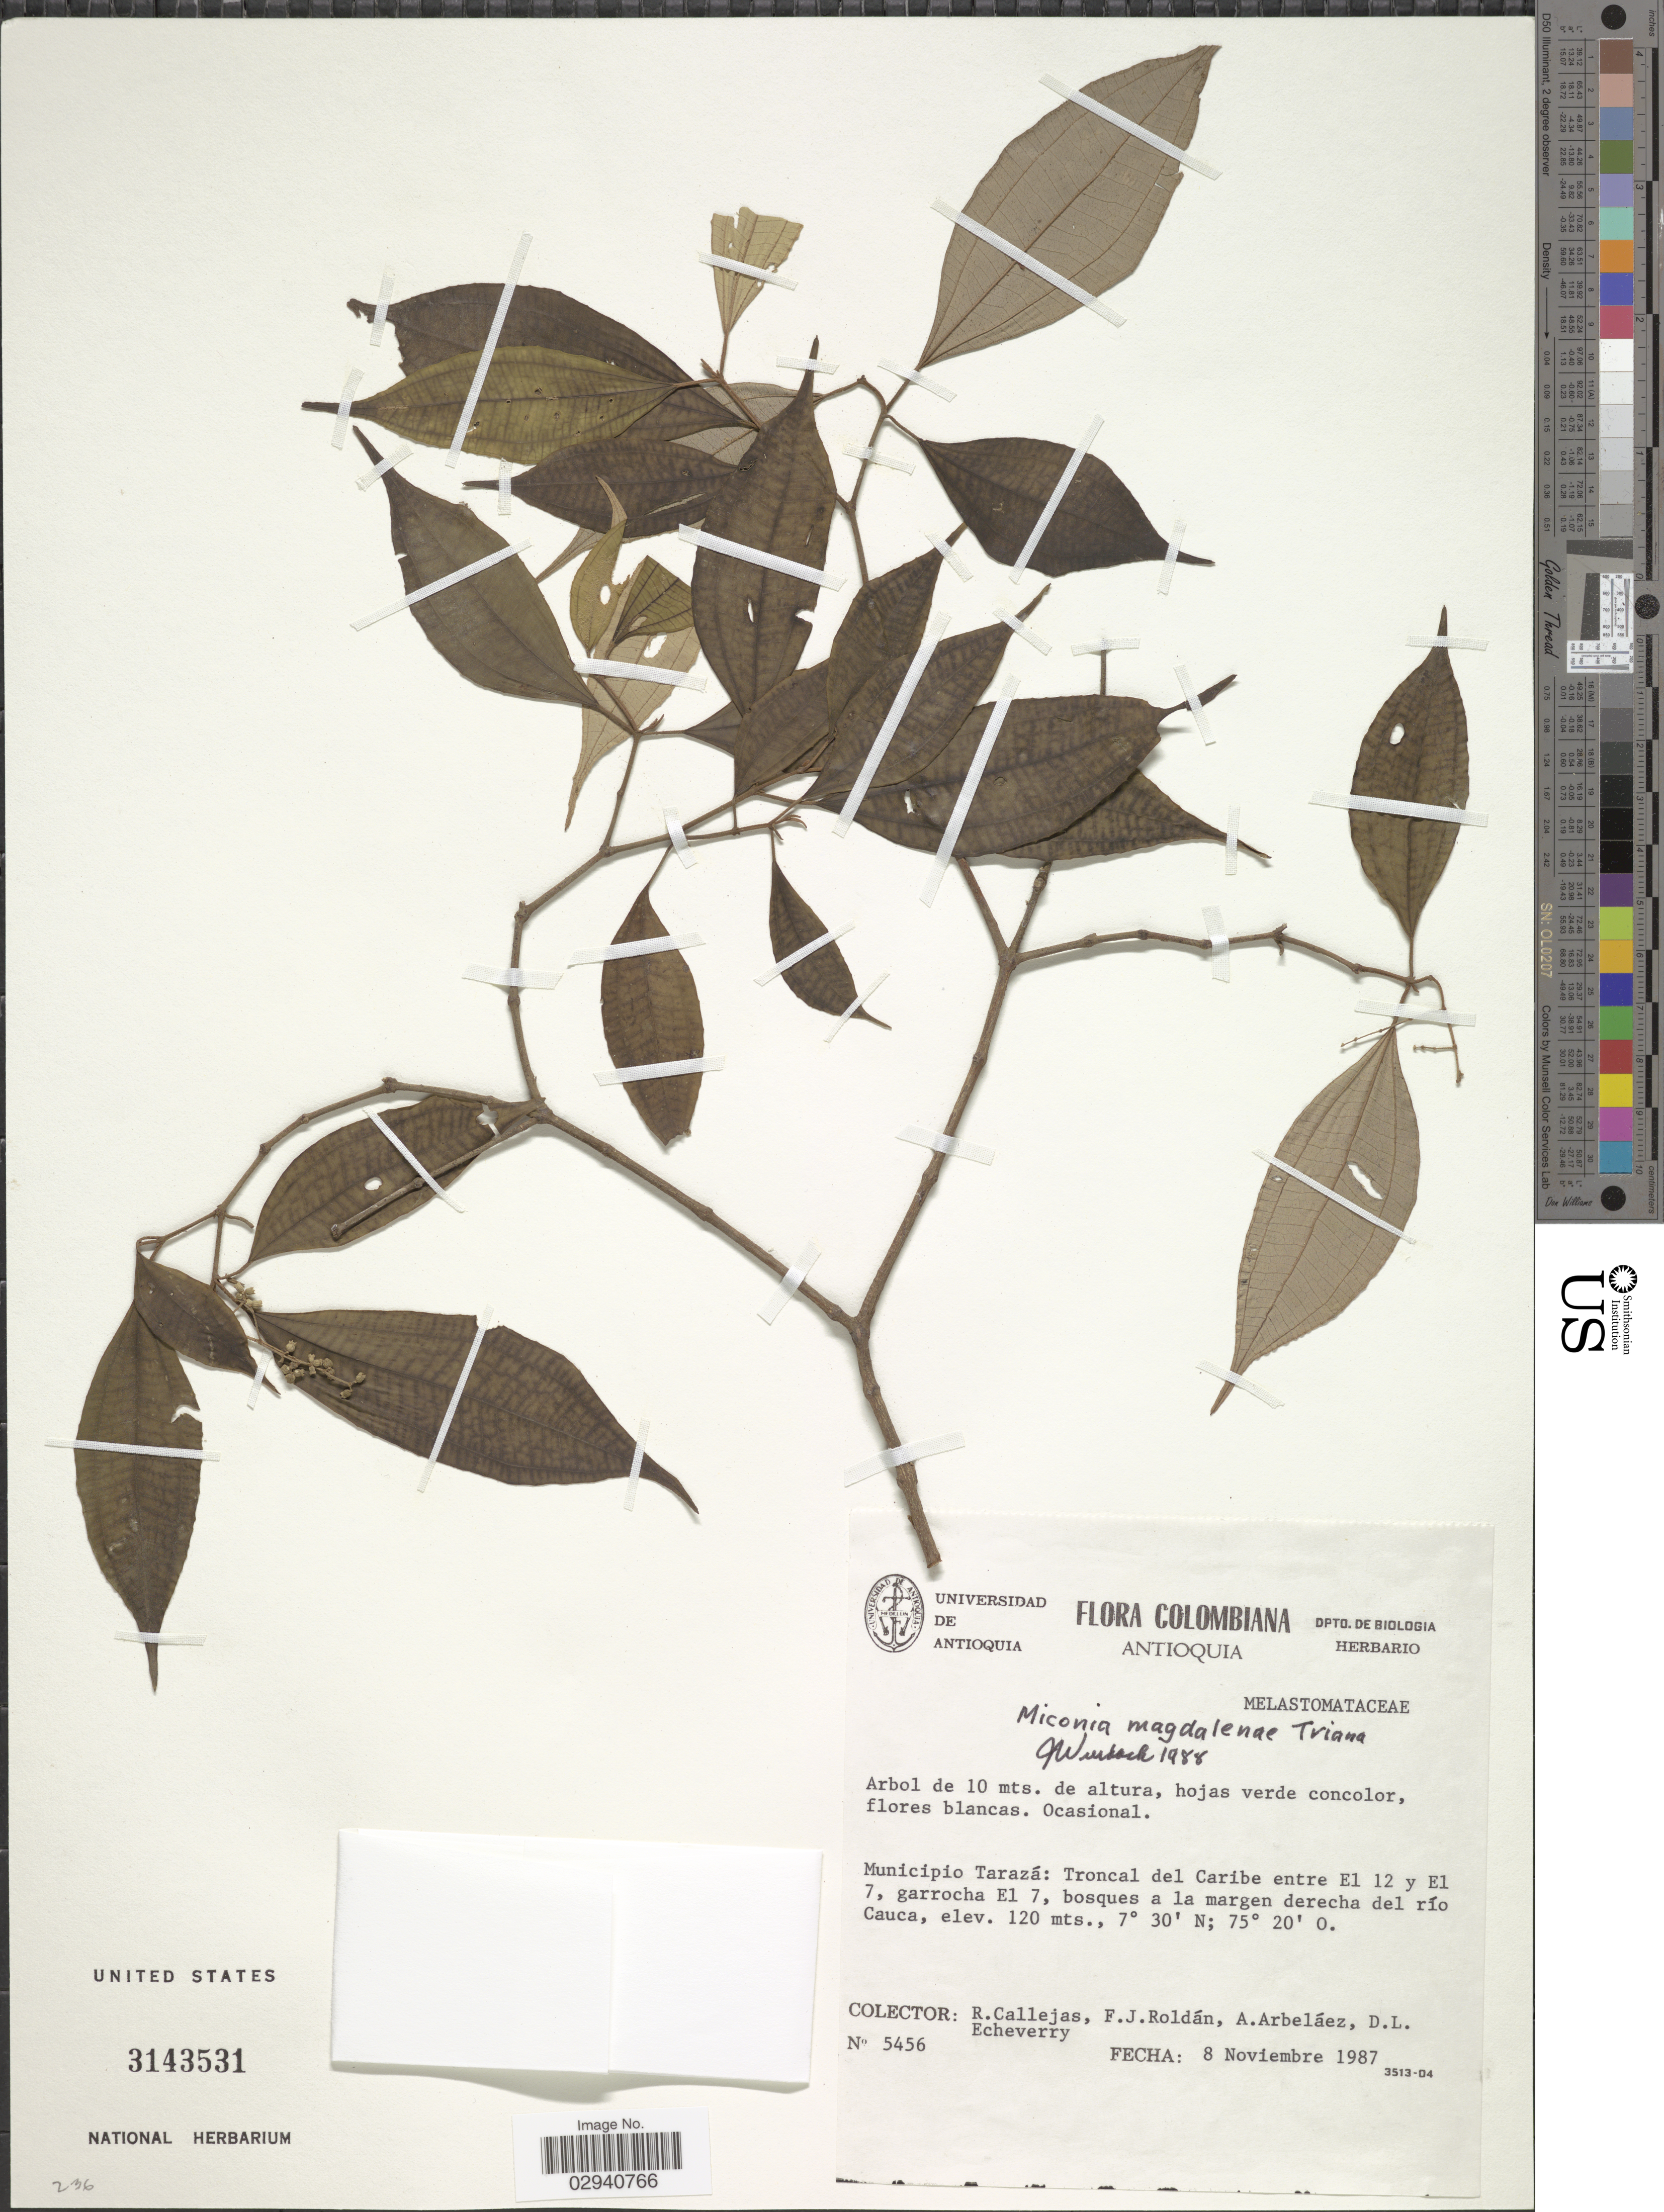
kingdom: Plantae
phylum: Tracheophyta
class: Magnoliopsida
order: Myrtales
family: Melastomataceae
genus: Miconia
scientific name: Miconia magdalenae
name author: Triana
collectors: R. Callejas, F. J. Roldán, A. Arbelaez & D. Echeverry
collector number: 5456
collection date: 1987-11-08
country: Colombia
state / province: Antioquia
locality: Municipio Tarazá: Troncal del Caribe entre El 12 y El 7, garrocha El 7, bosques a la margen derecha del río Cauca.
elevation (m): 120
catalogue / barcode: US 3143531